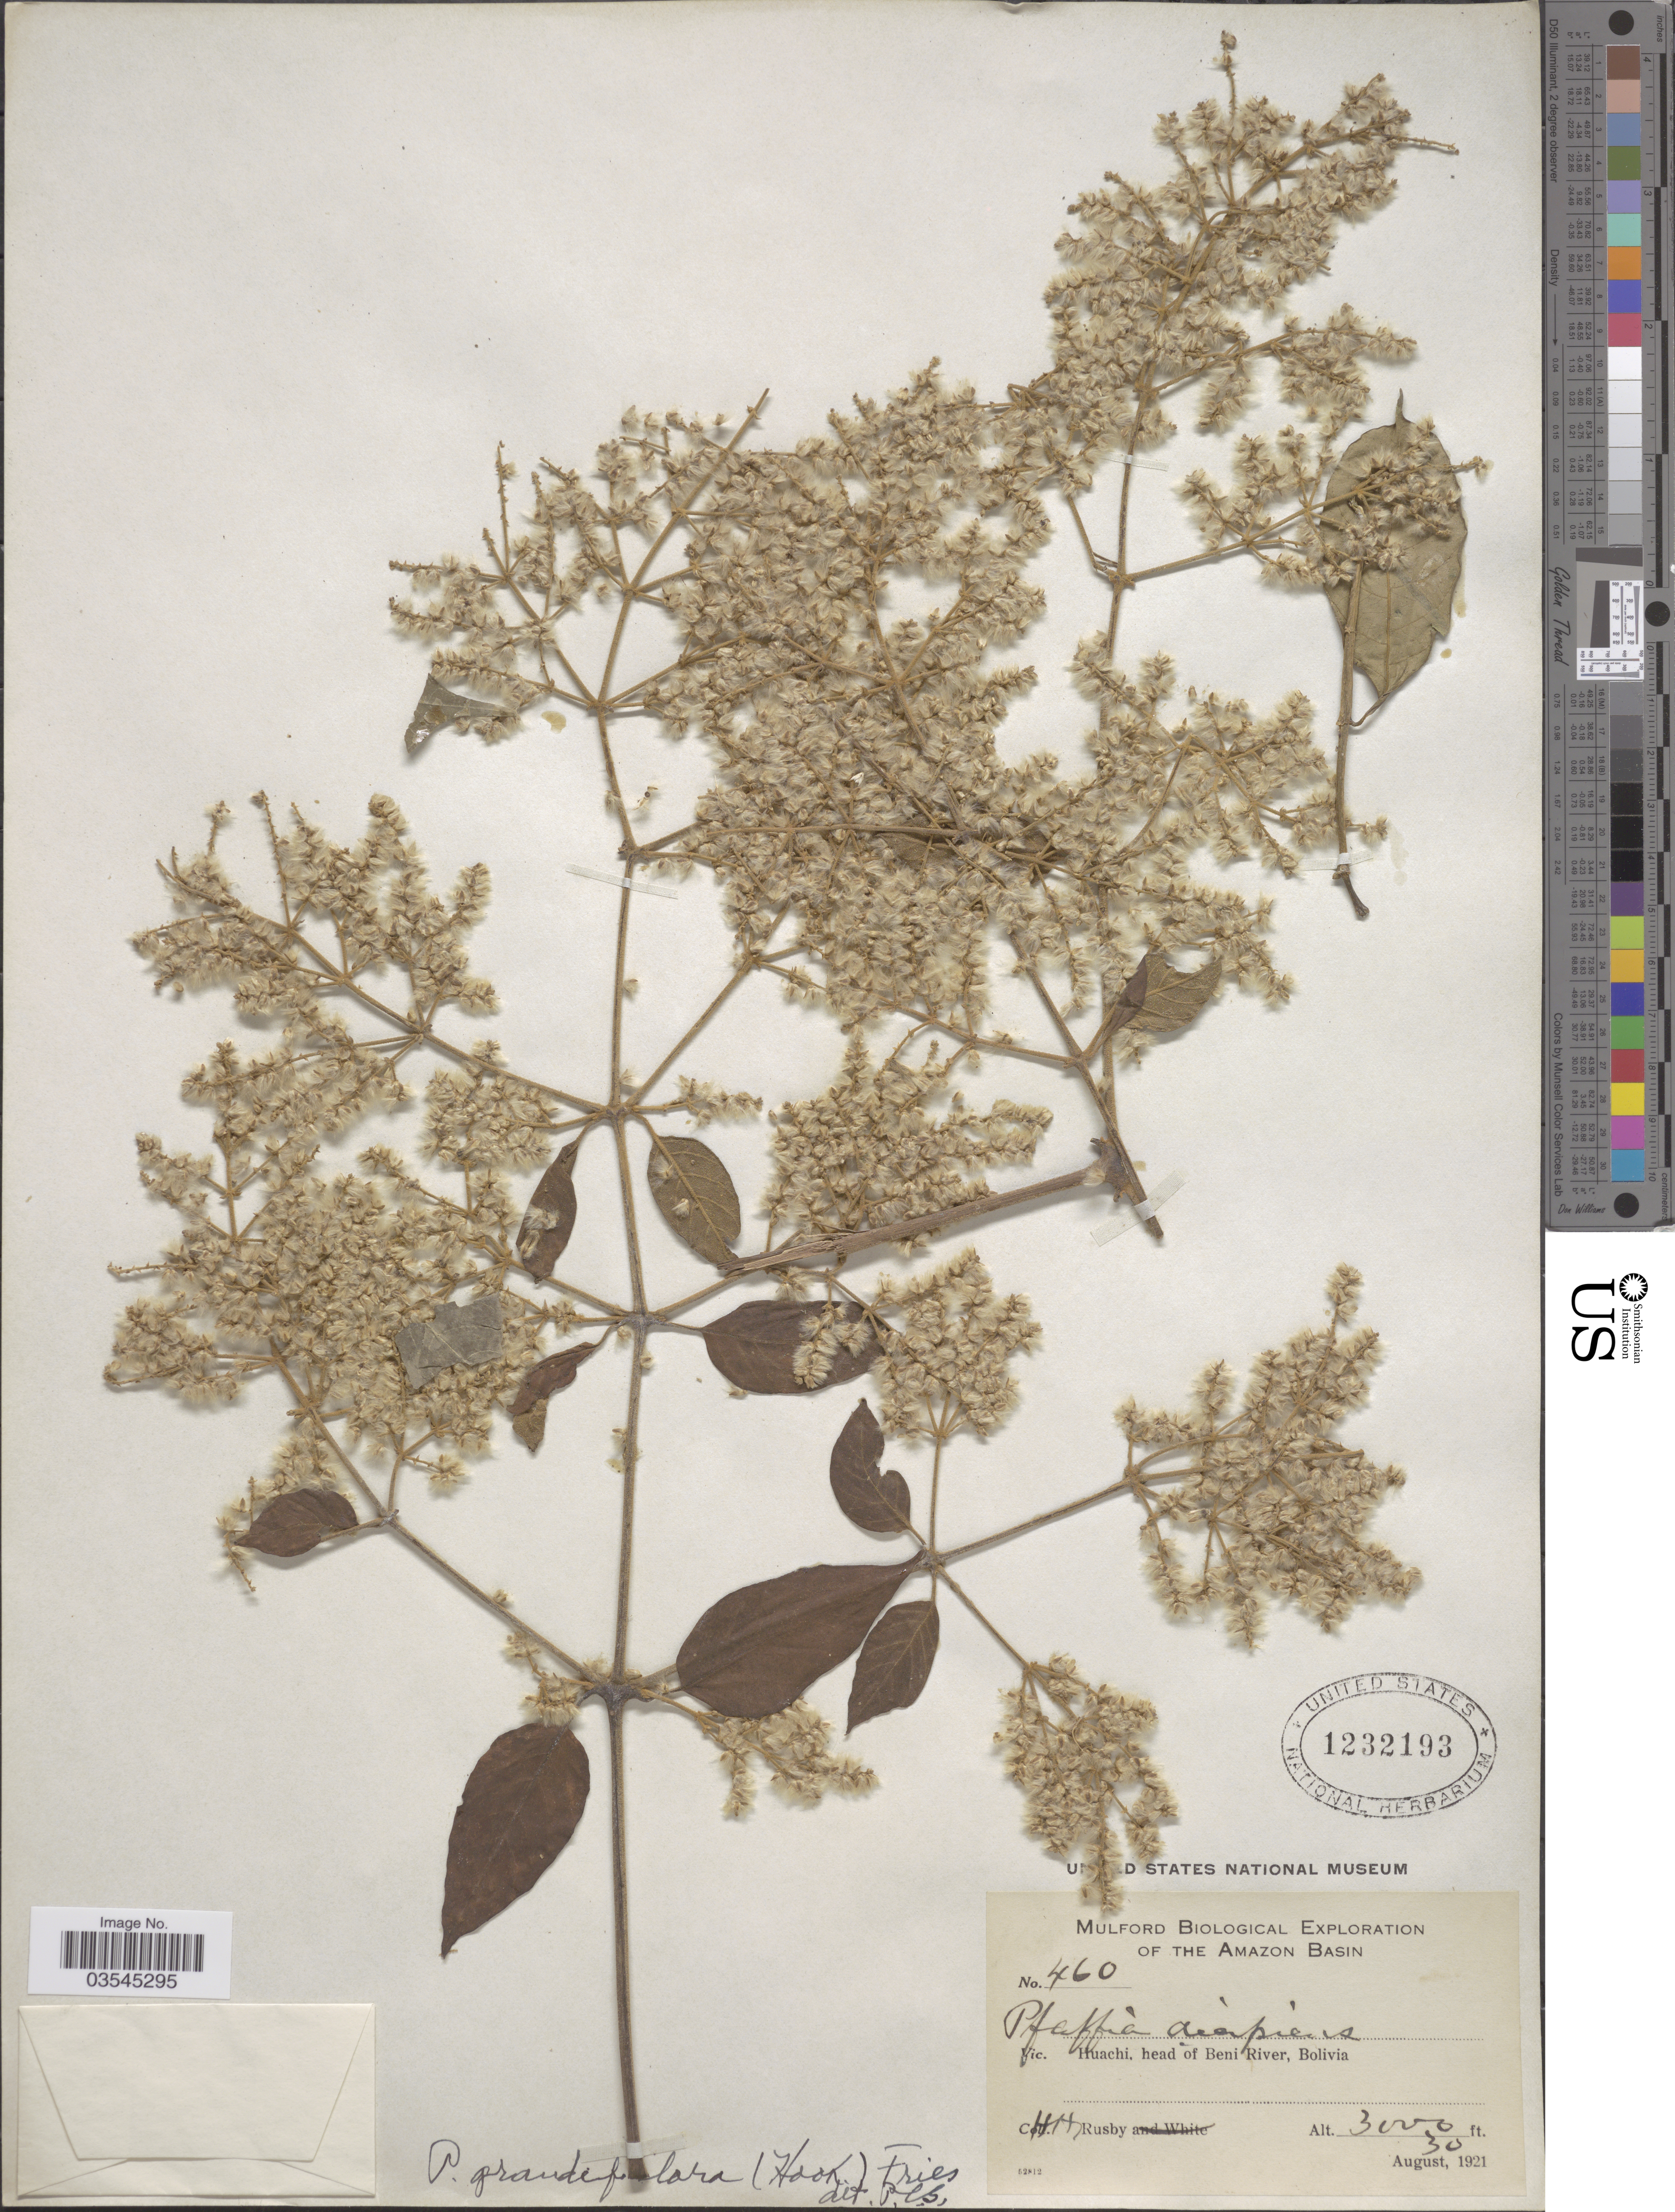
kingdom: Plantae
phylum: Tracheophyta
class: Magnoliopsida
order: Caryophyllales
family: Amaranthaceae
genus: Pfaffia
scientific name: Pfaffia grandiflora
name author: (Hook.) R.E. Fr.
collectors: H. H. Rusby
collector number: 460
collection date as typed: August 30, 1921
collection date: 1921-08-30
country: Bolivia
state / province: Beni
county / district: Iténez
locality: Huachi, head of Beni River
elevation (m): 914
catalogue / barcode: US 1232193